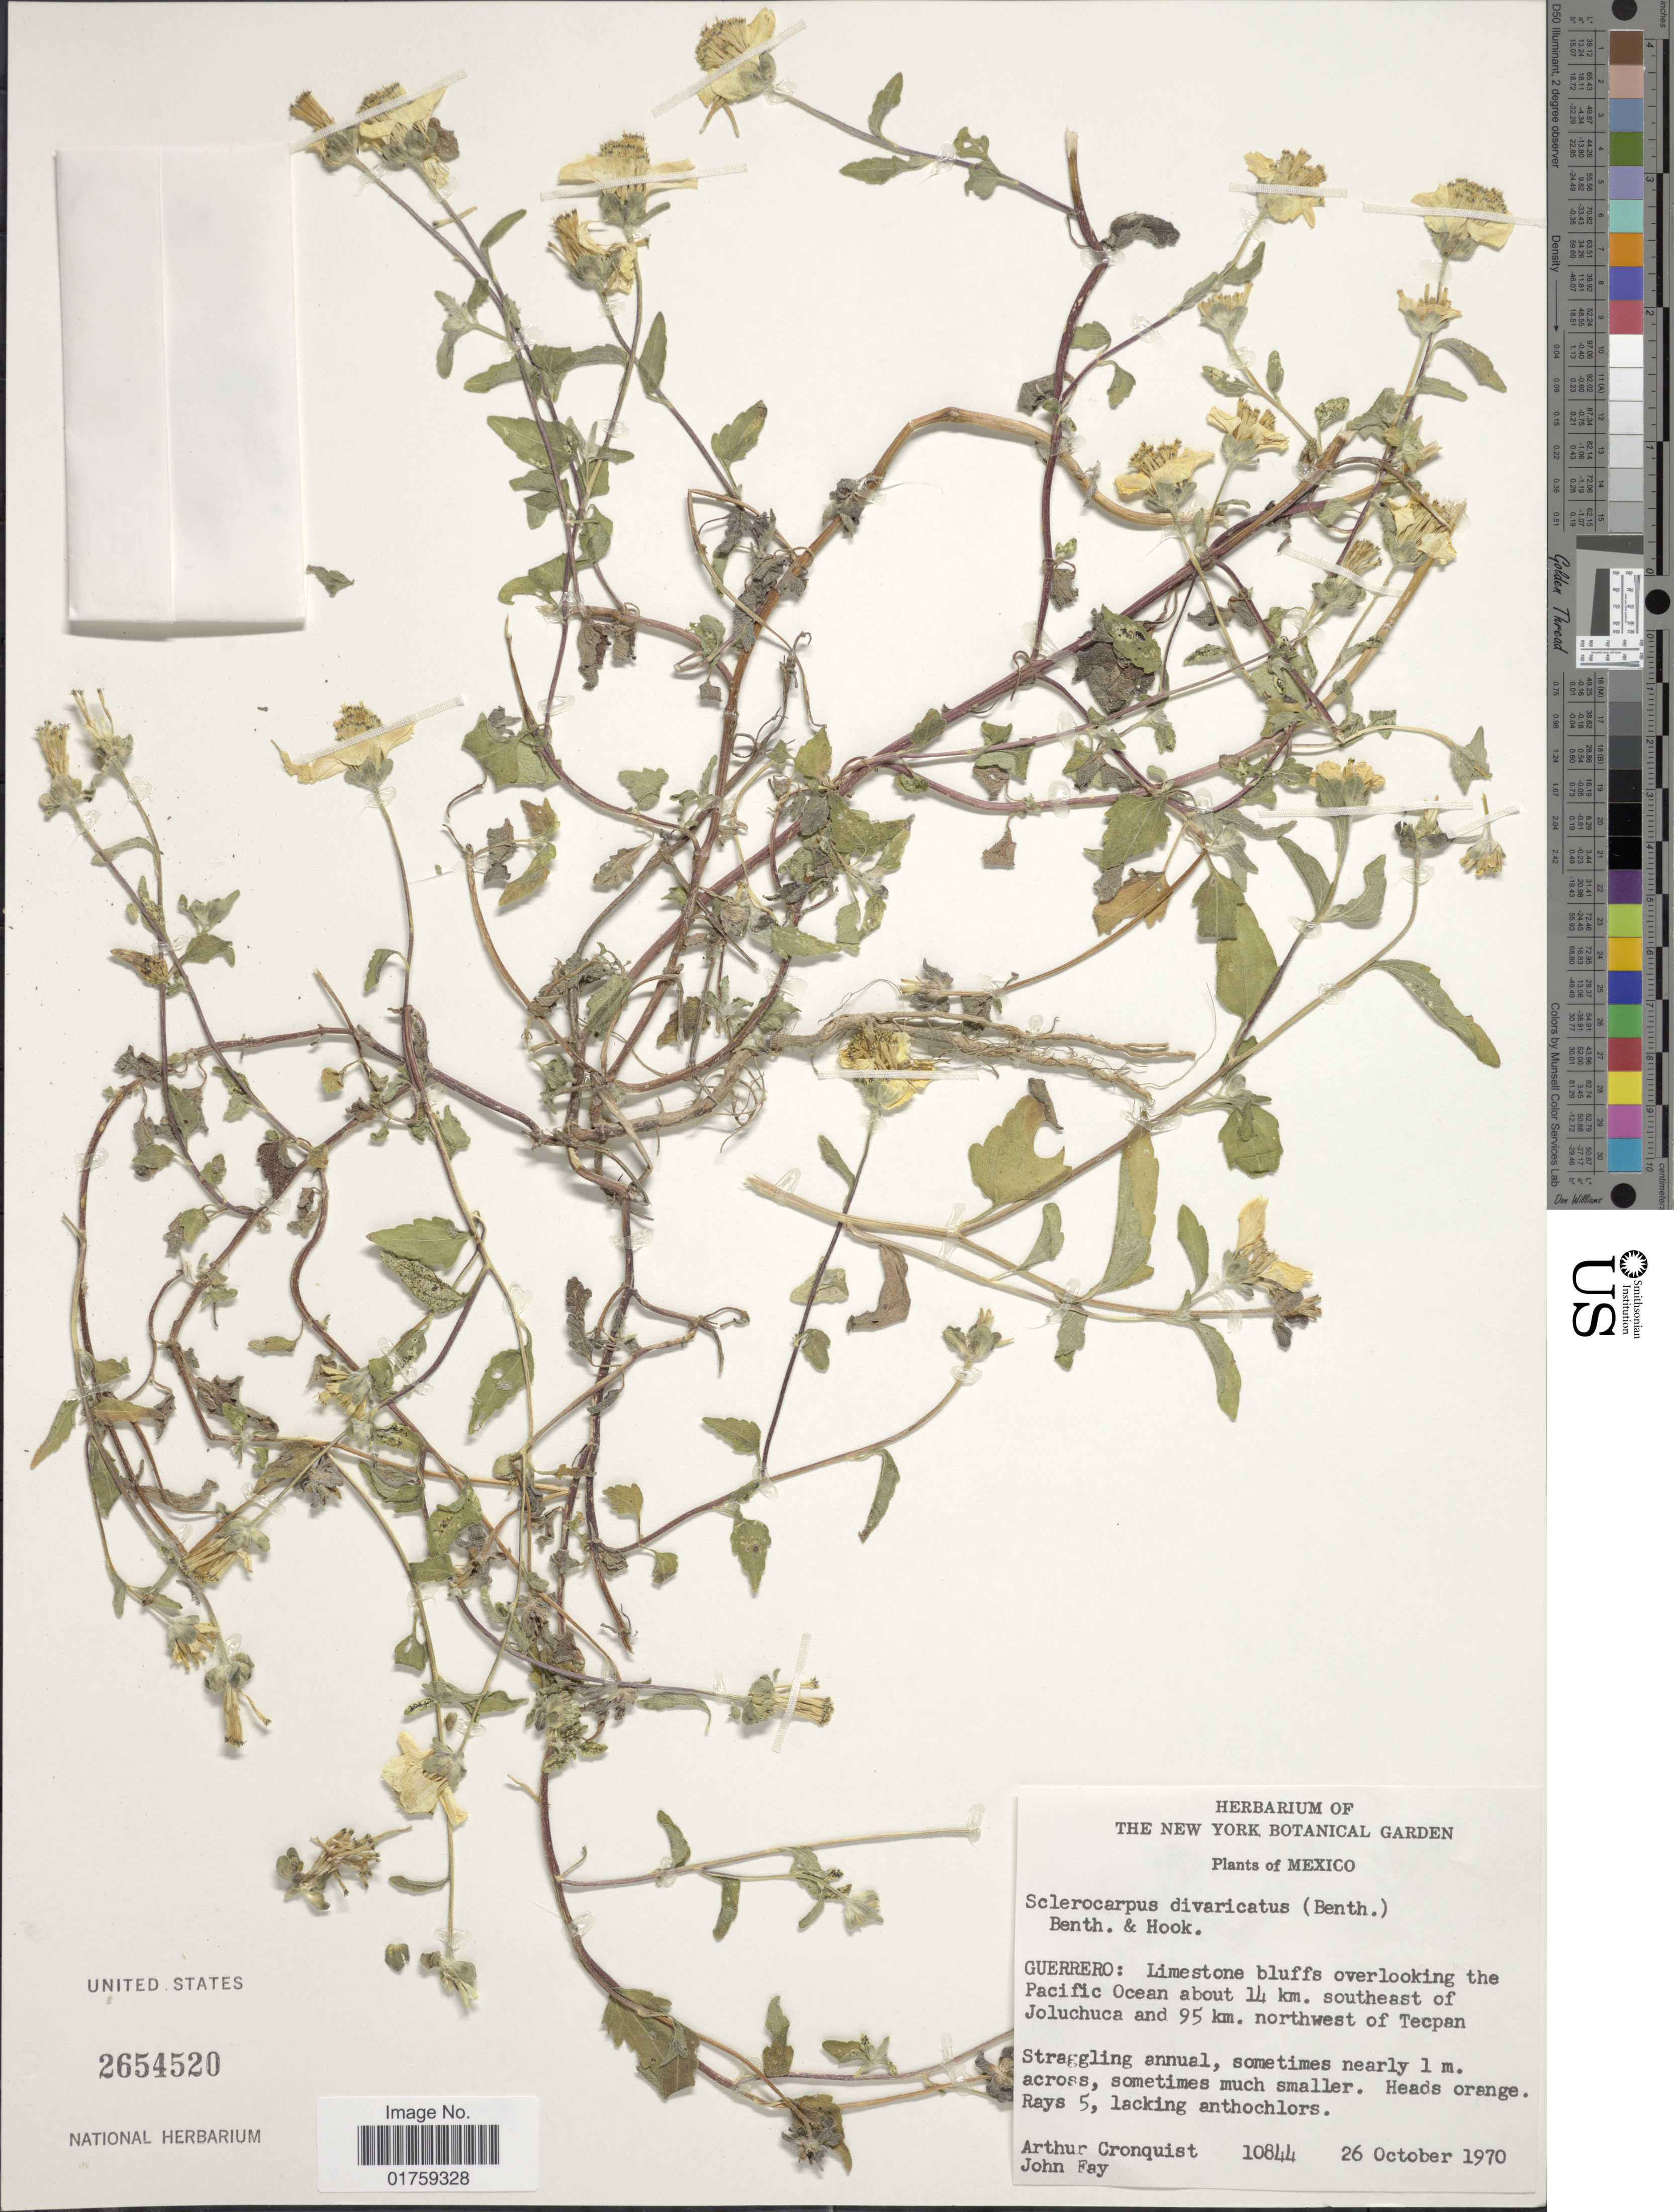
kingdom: Plantae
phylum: Tracheophyta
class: Magnoliopsida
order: Asterales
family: Asteraceae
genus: Sclerocarpus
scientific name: Sclerocarpus divaricatus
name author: (Benth.) Benth. & Hook. f. ex Hemsl.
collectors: A. J. Cronquist & J. M. Fay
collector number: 10844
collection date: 1970-10-26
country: Mexico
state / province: Guerrero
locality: Guerrero: Limestone bluffs overlooking the pacific Ocean about 14 km. southeast of Joluchuca and 95 km. northwest of Tecpan.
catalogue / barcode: US 2654520